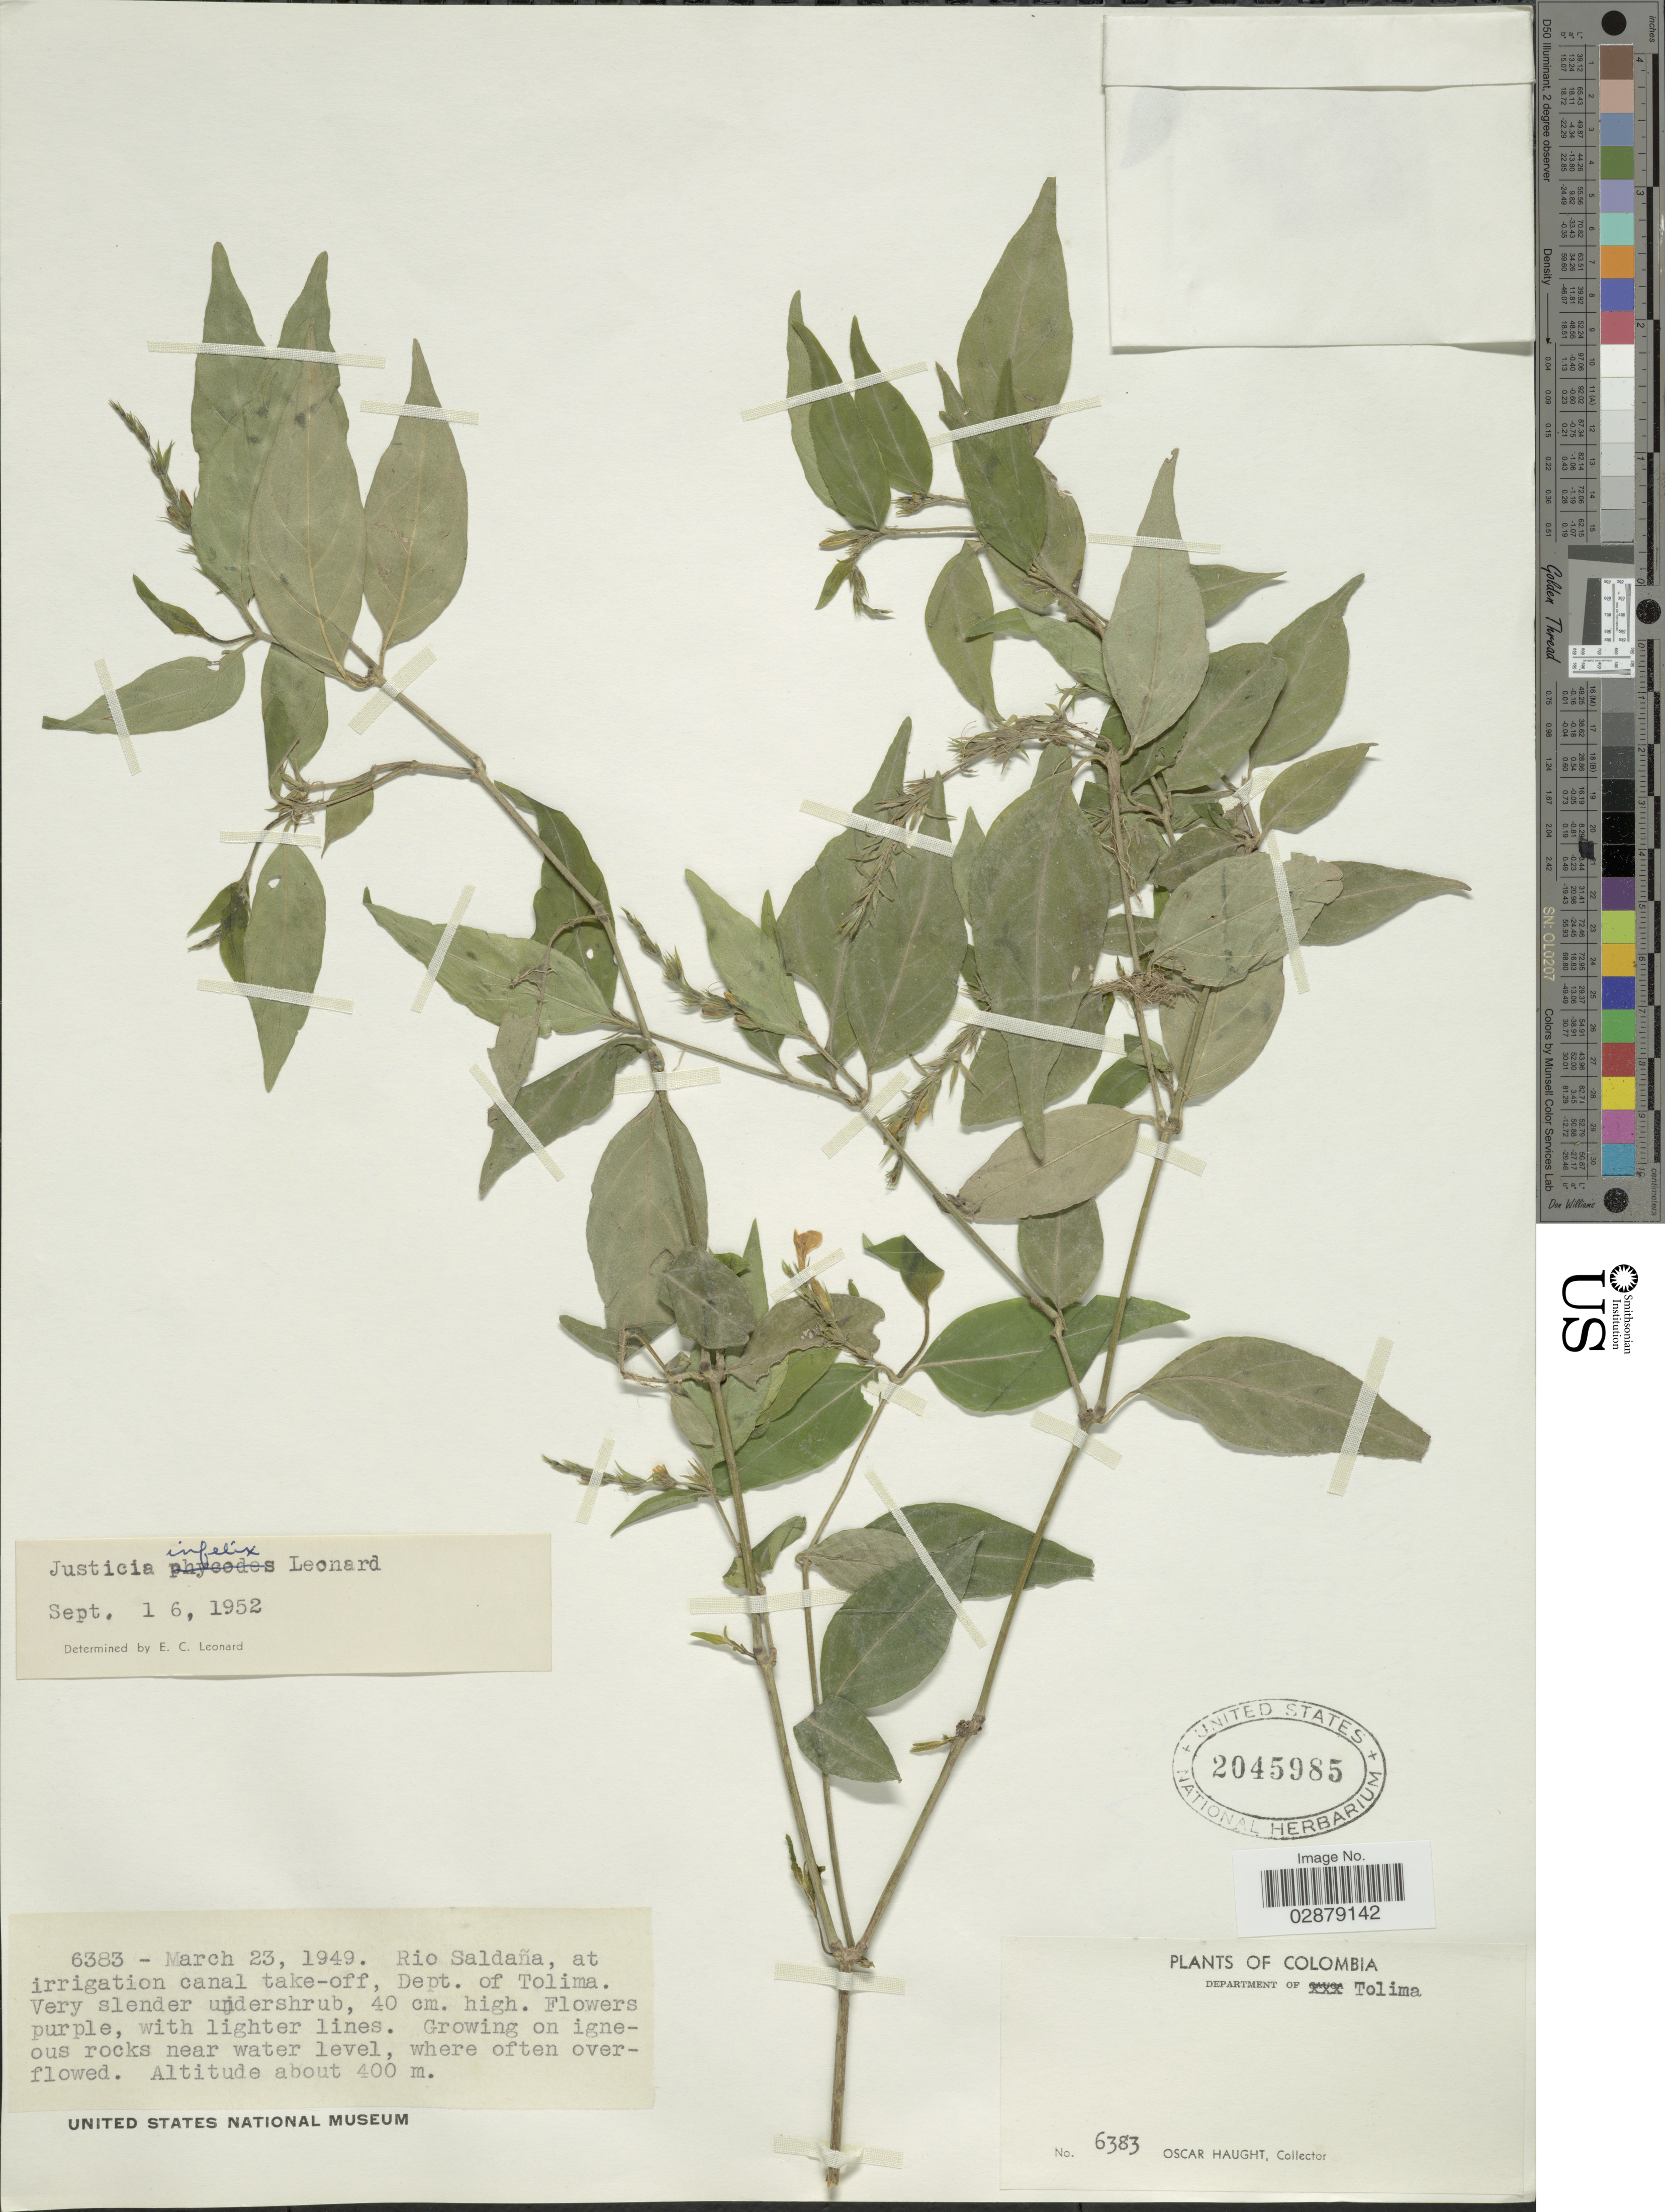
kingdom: Plantae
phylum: Tracheophyta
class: Magnoliopsida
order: Lamiales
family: Acanthaceae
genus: Justicia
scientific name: Justicia infelix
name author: Leonard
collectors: O. Haught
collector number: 6383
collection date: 1949-03-23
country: Colombia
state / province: Tolima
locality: Department of Tolima. Rio Saldaña, at irrigation canal take-off.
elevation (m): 400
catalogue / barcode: US 2045985